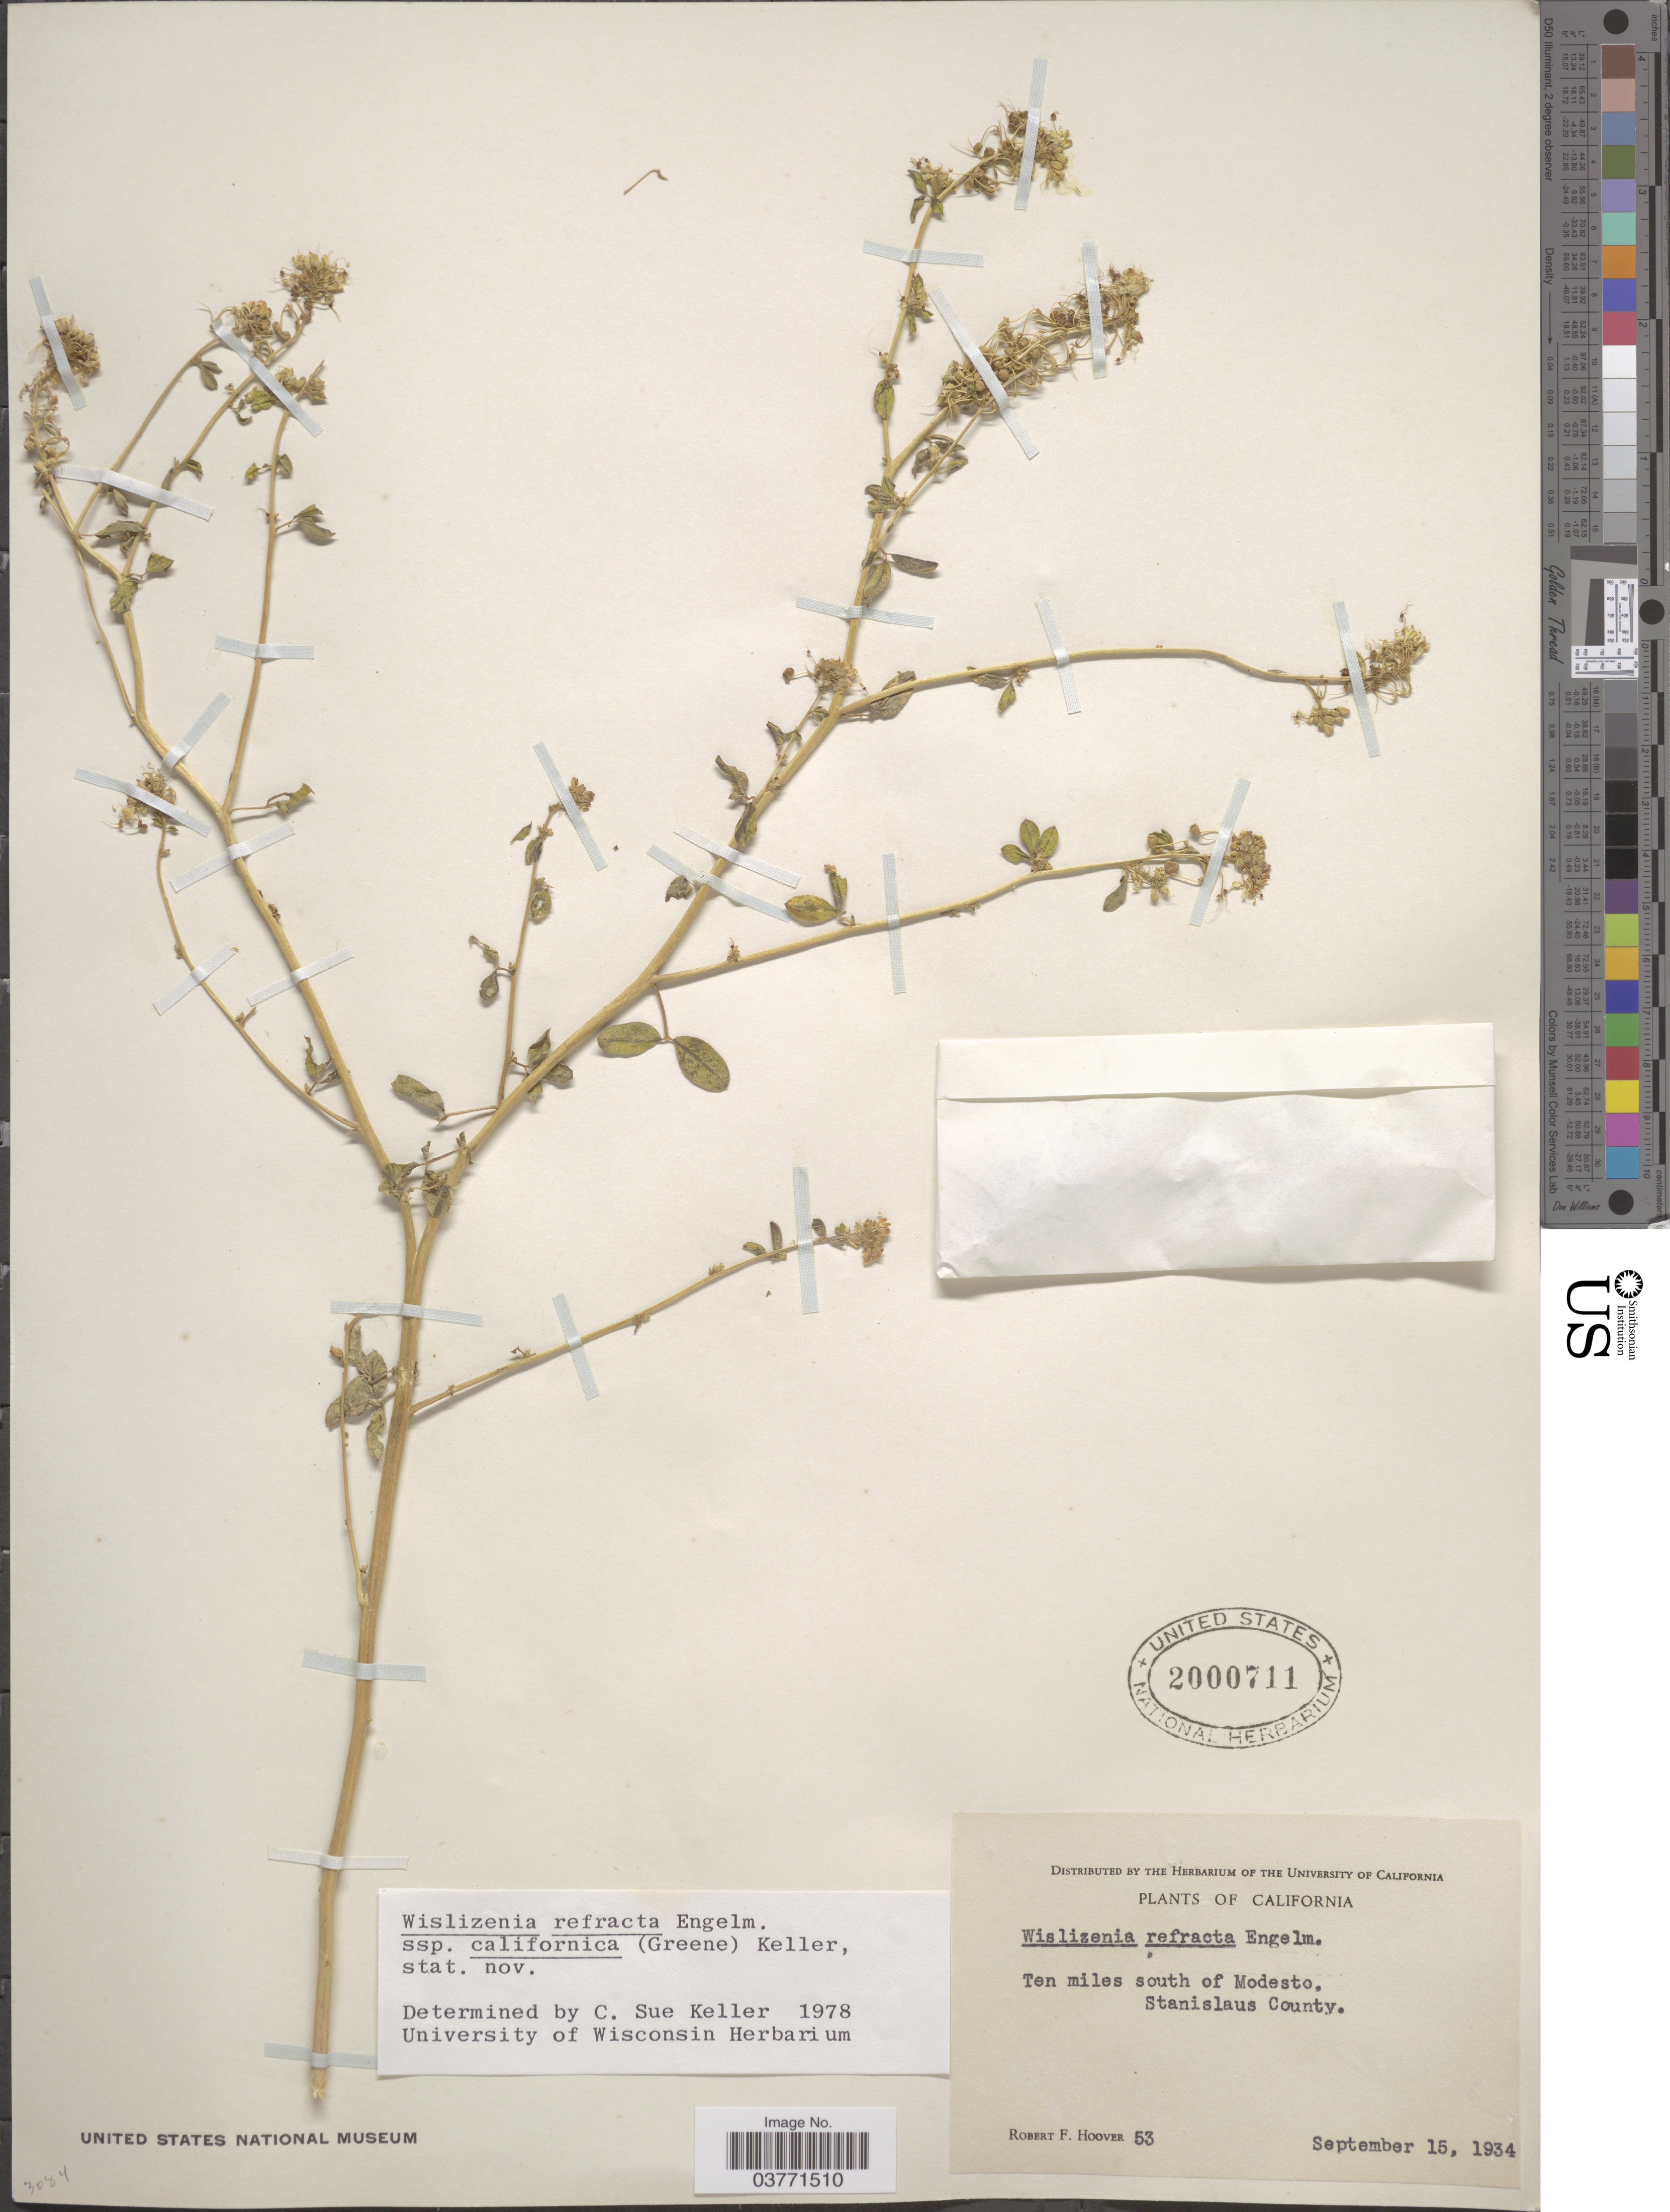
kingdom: Plantae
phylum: Tracheophyta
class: Magnoliopsida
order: Brassicales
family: Cleomaceae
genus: Cleomella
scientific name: Cleomella californica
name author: (Greene) Roalson & J.C. Hall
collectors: R. F. Hoover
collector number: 53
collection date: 1934-09-15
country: United States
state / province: California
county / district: Stanislaus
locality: Ten miles south of Modesto, Stanislaus County.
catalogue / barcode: US 2000711